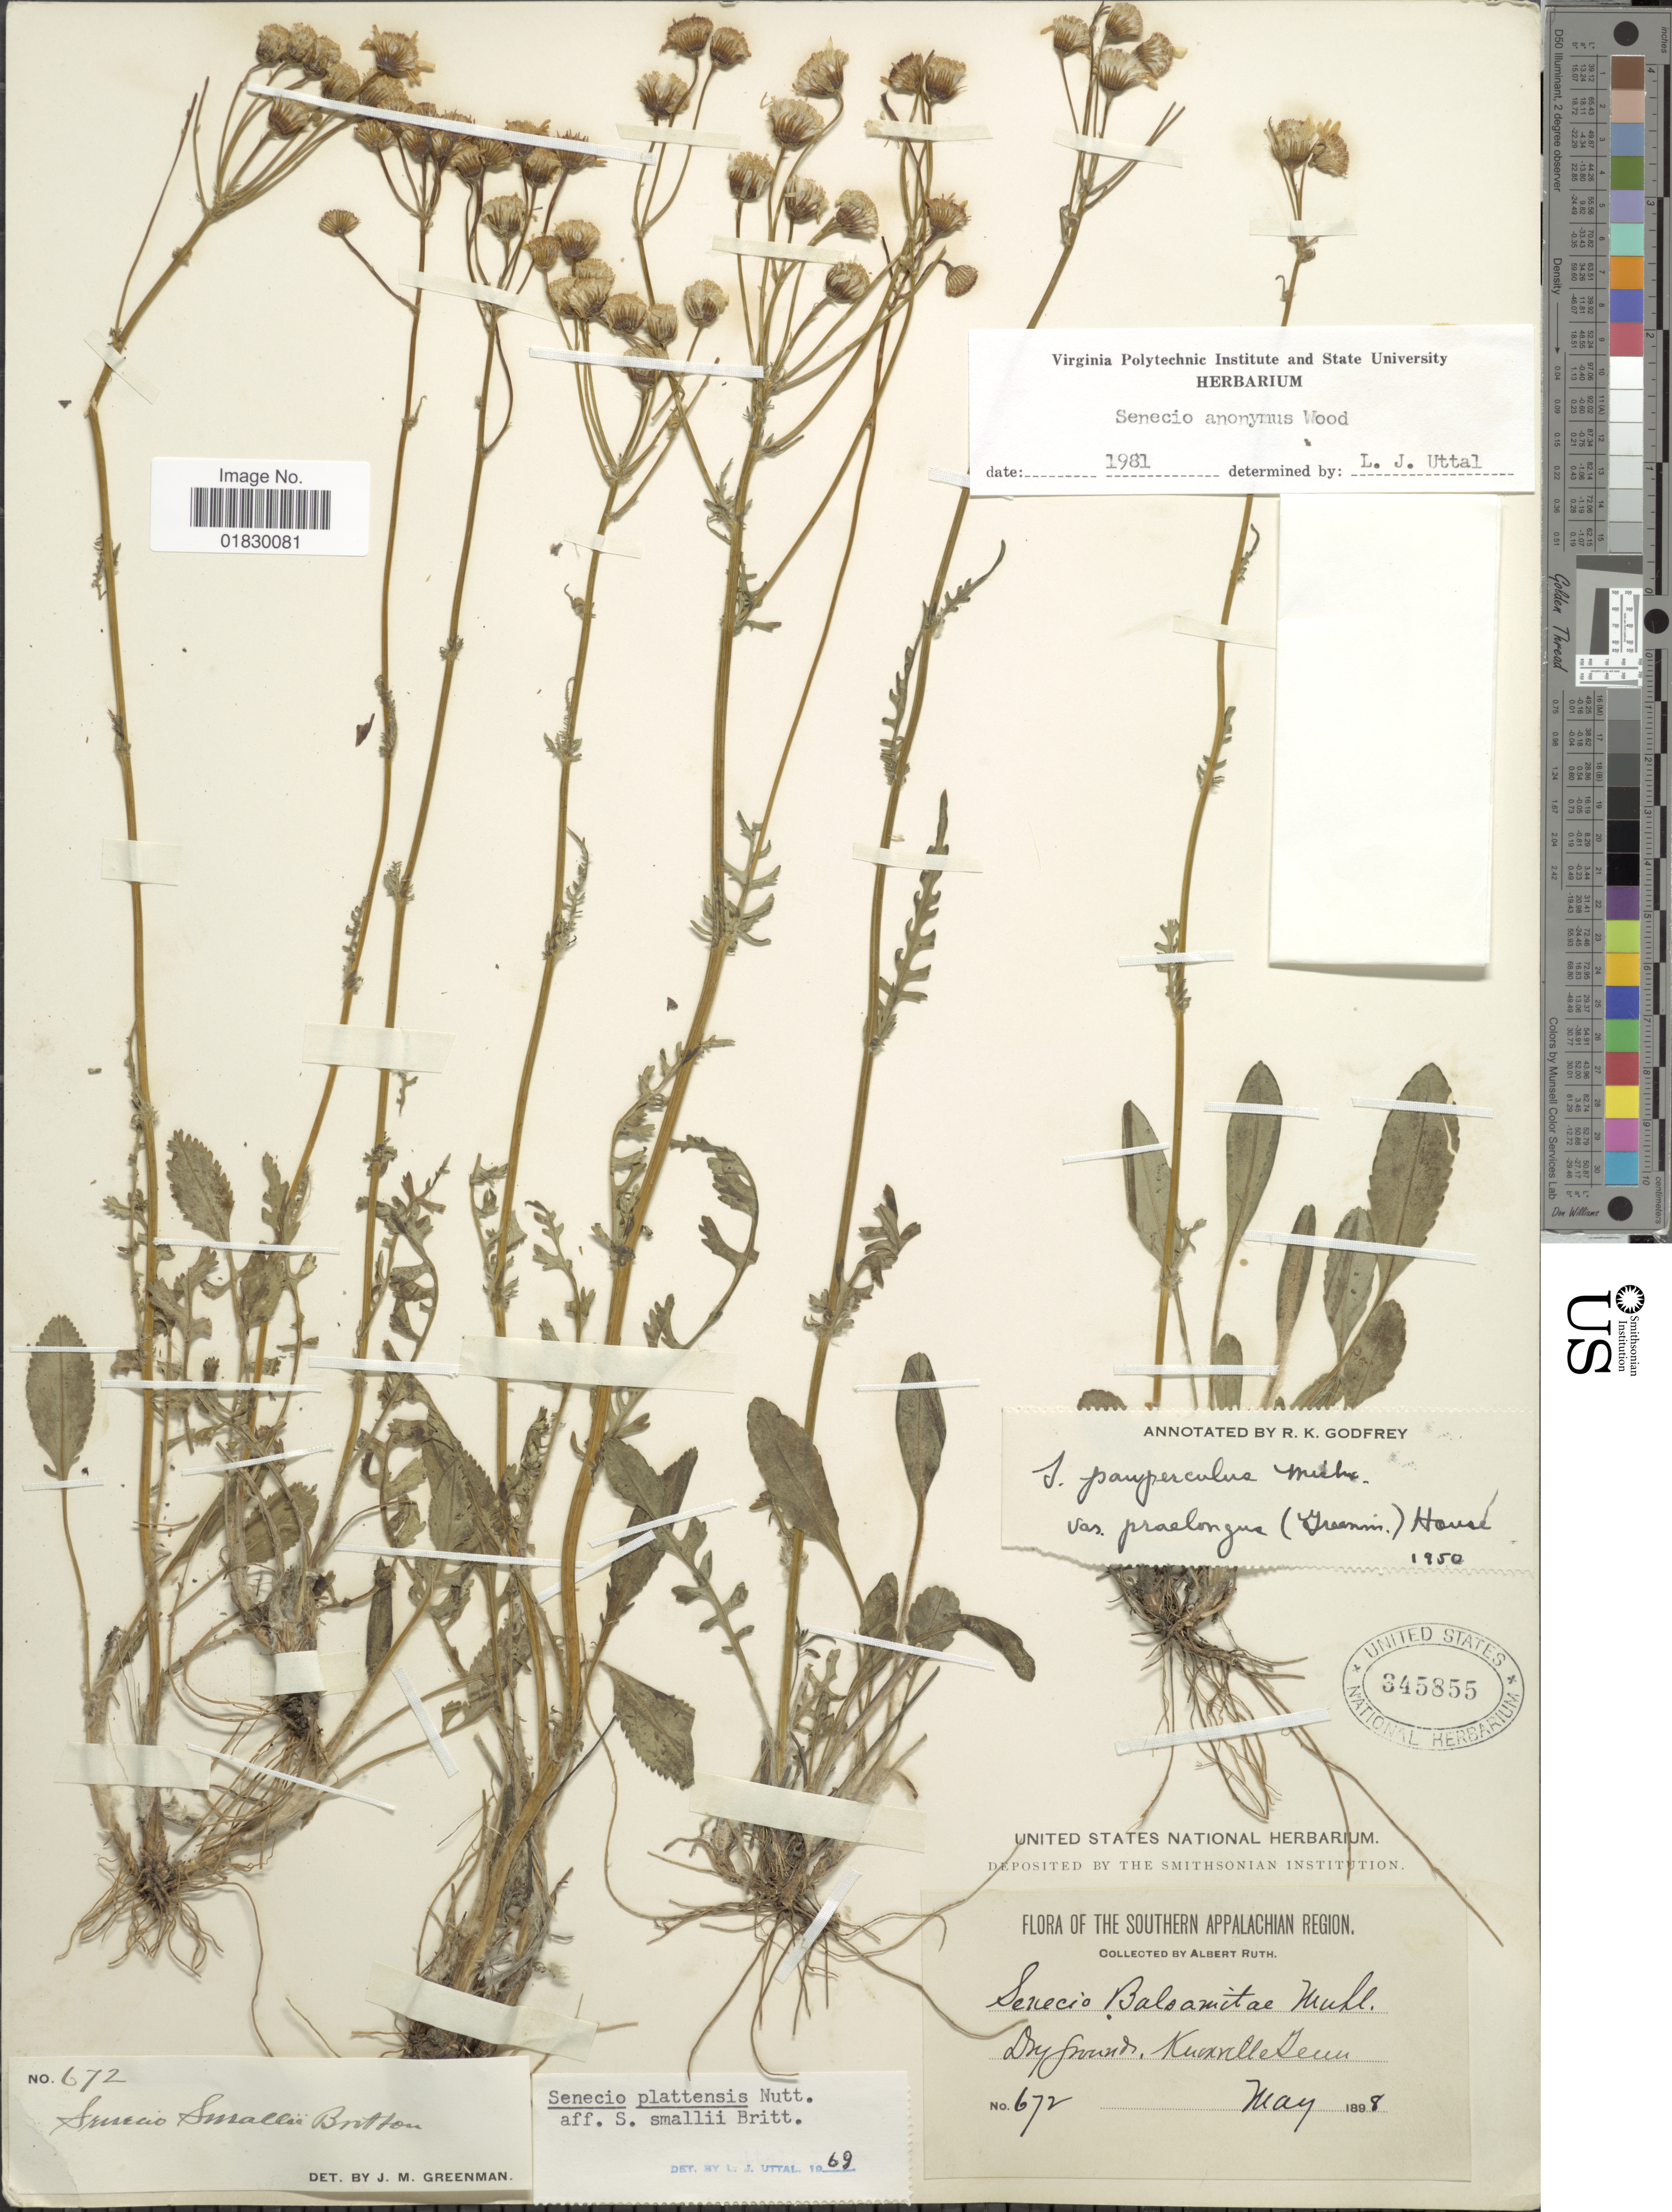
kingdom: Plantae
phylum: Tracheophyta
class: Magnoliopsida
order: Asterales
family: Asteraceae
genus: Packera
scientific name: Packera anonyma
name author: (Alph. Wood) W.A. Weber & Á. Löve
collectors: A. Ruth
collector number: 672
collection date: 1898-05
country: United States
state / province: Tennessee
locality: Southern Appalachian Region, Knoxville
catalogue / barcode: US 345855